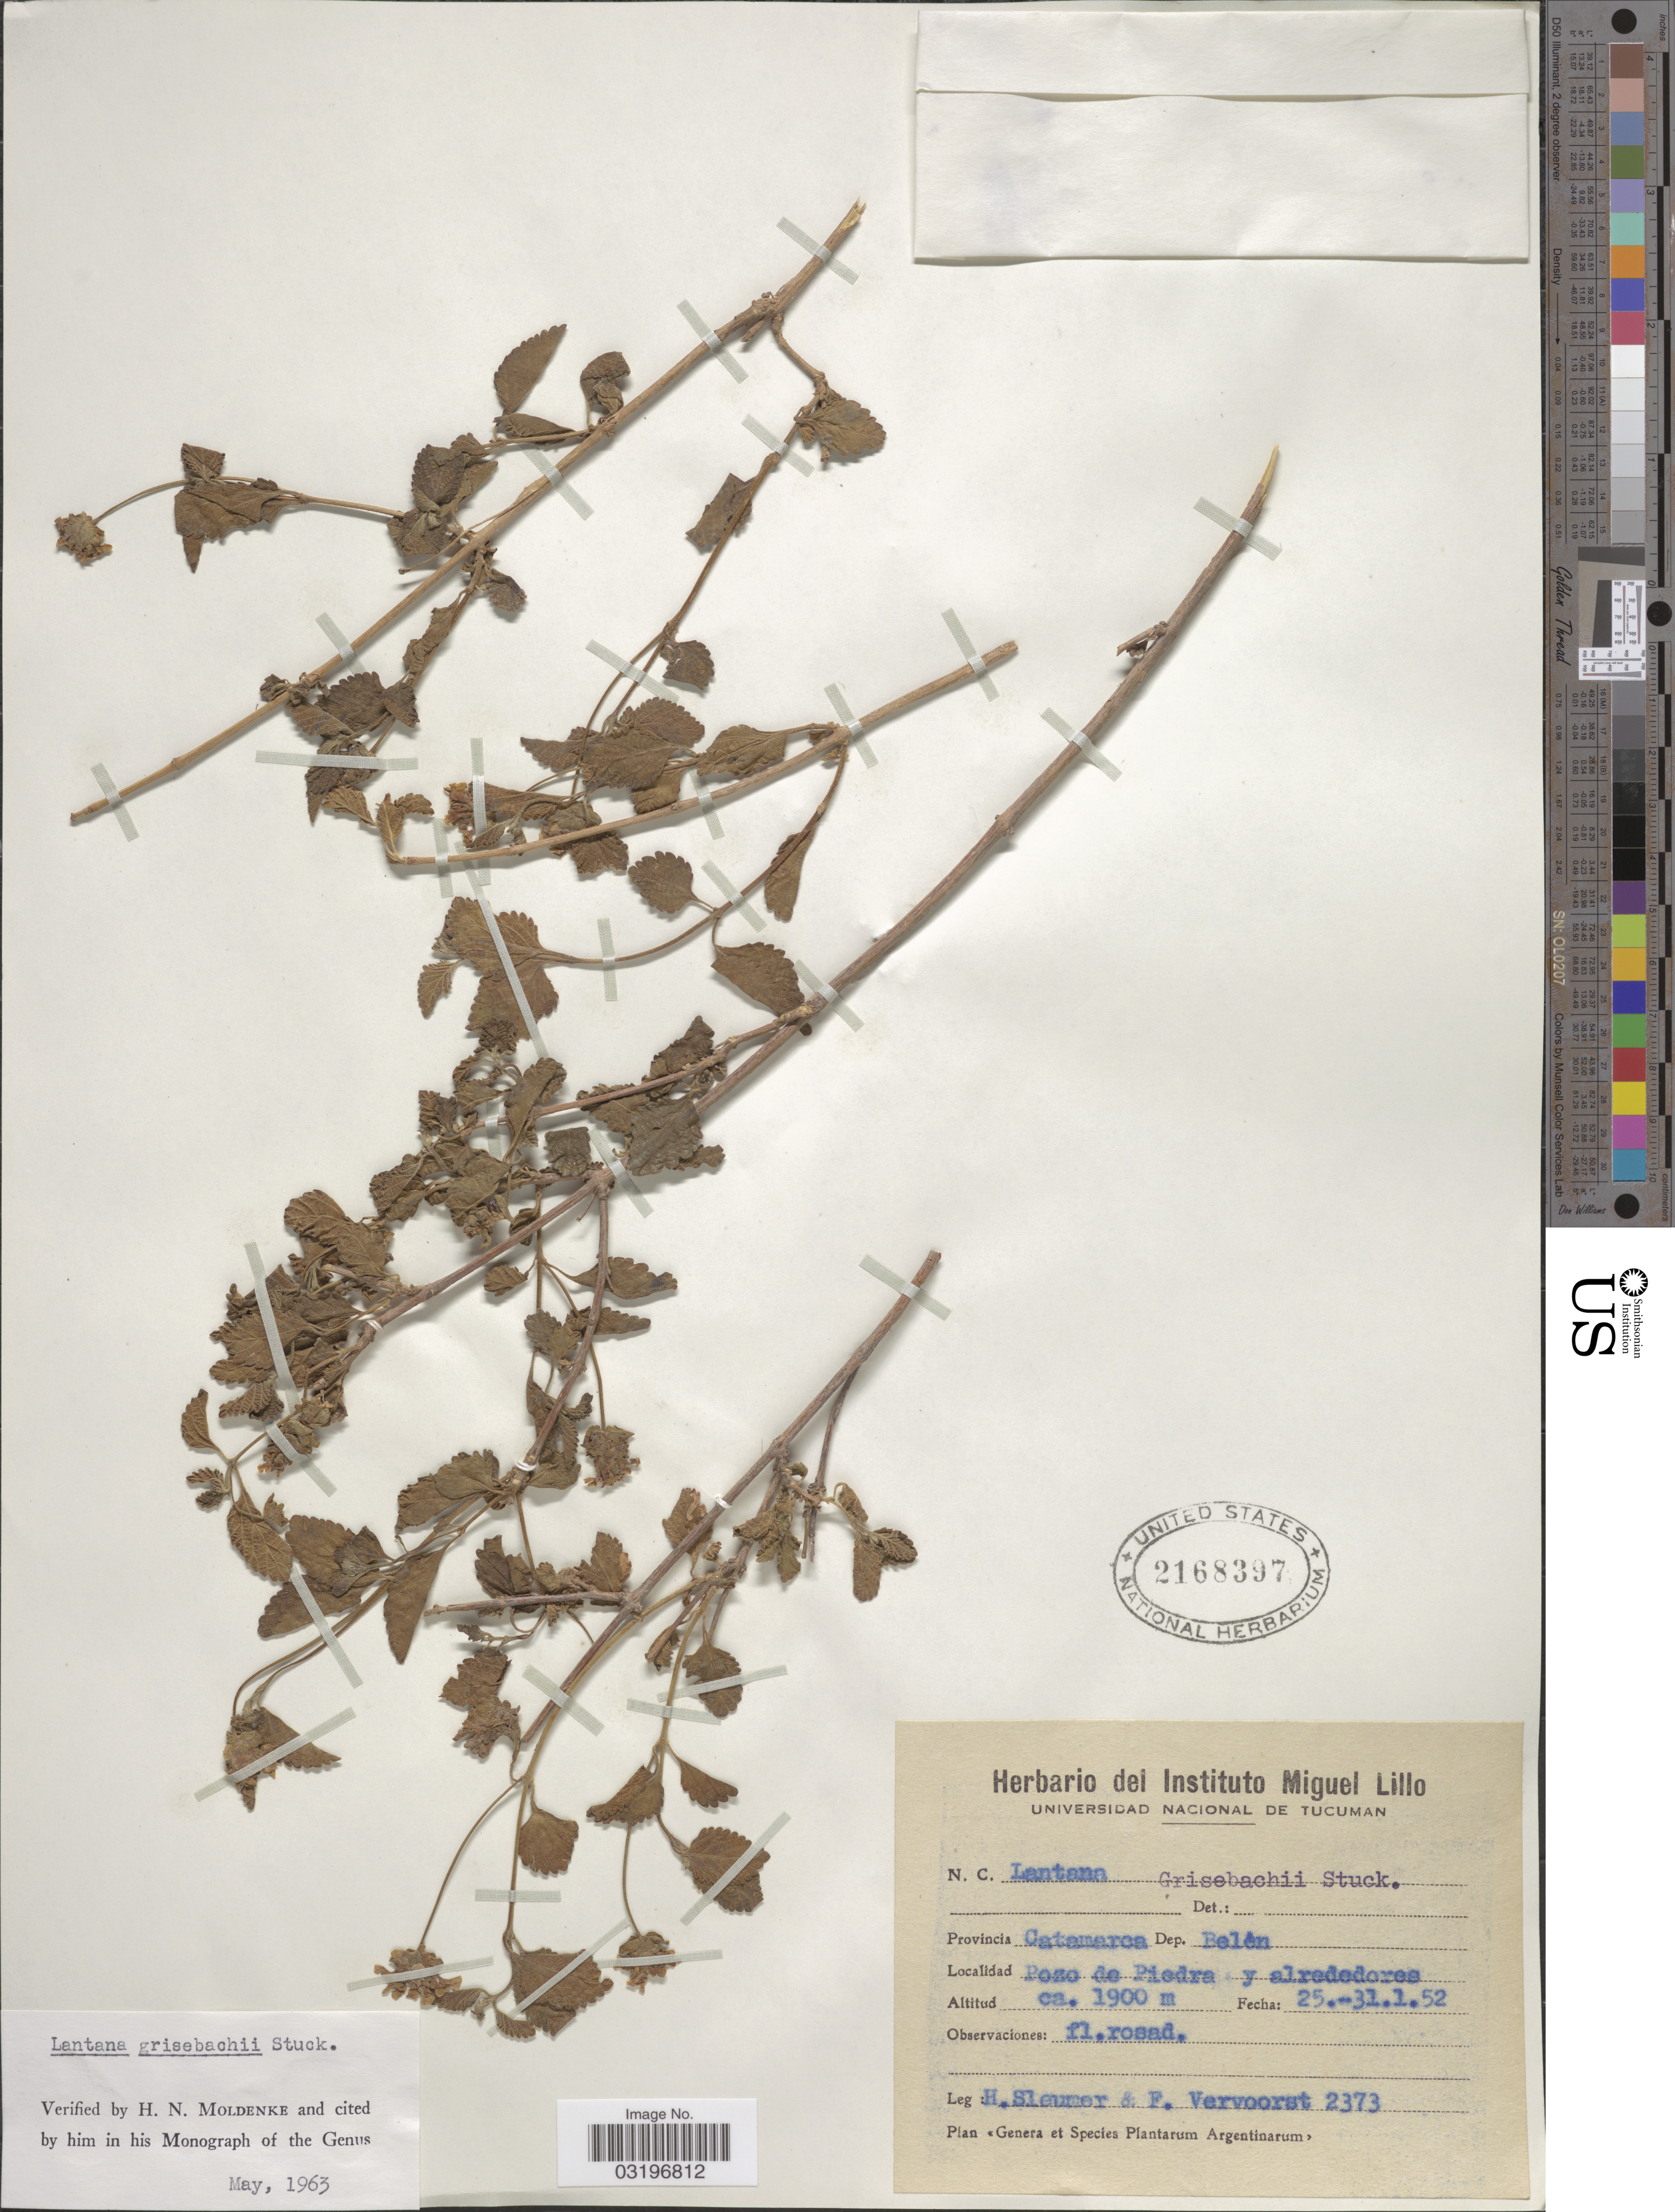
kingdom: Plantae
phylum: Tracheophyta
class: Magnoliopsida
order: Lamiales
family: Verbenaceae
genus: Lantana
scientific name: Lantana grisebachii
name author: Stuck. ex Seckt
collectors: H. O. Sleumer & F. Vervoorst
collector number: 2373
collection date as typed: Transcribed d/m/y: 25/1/52 to 31/1/52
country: Argentina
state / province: Catamarca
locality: Dep. Belèn. Pozo de Piedra y alrededores.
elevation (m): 1900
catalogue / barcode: US 2168397